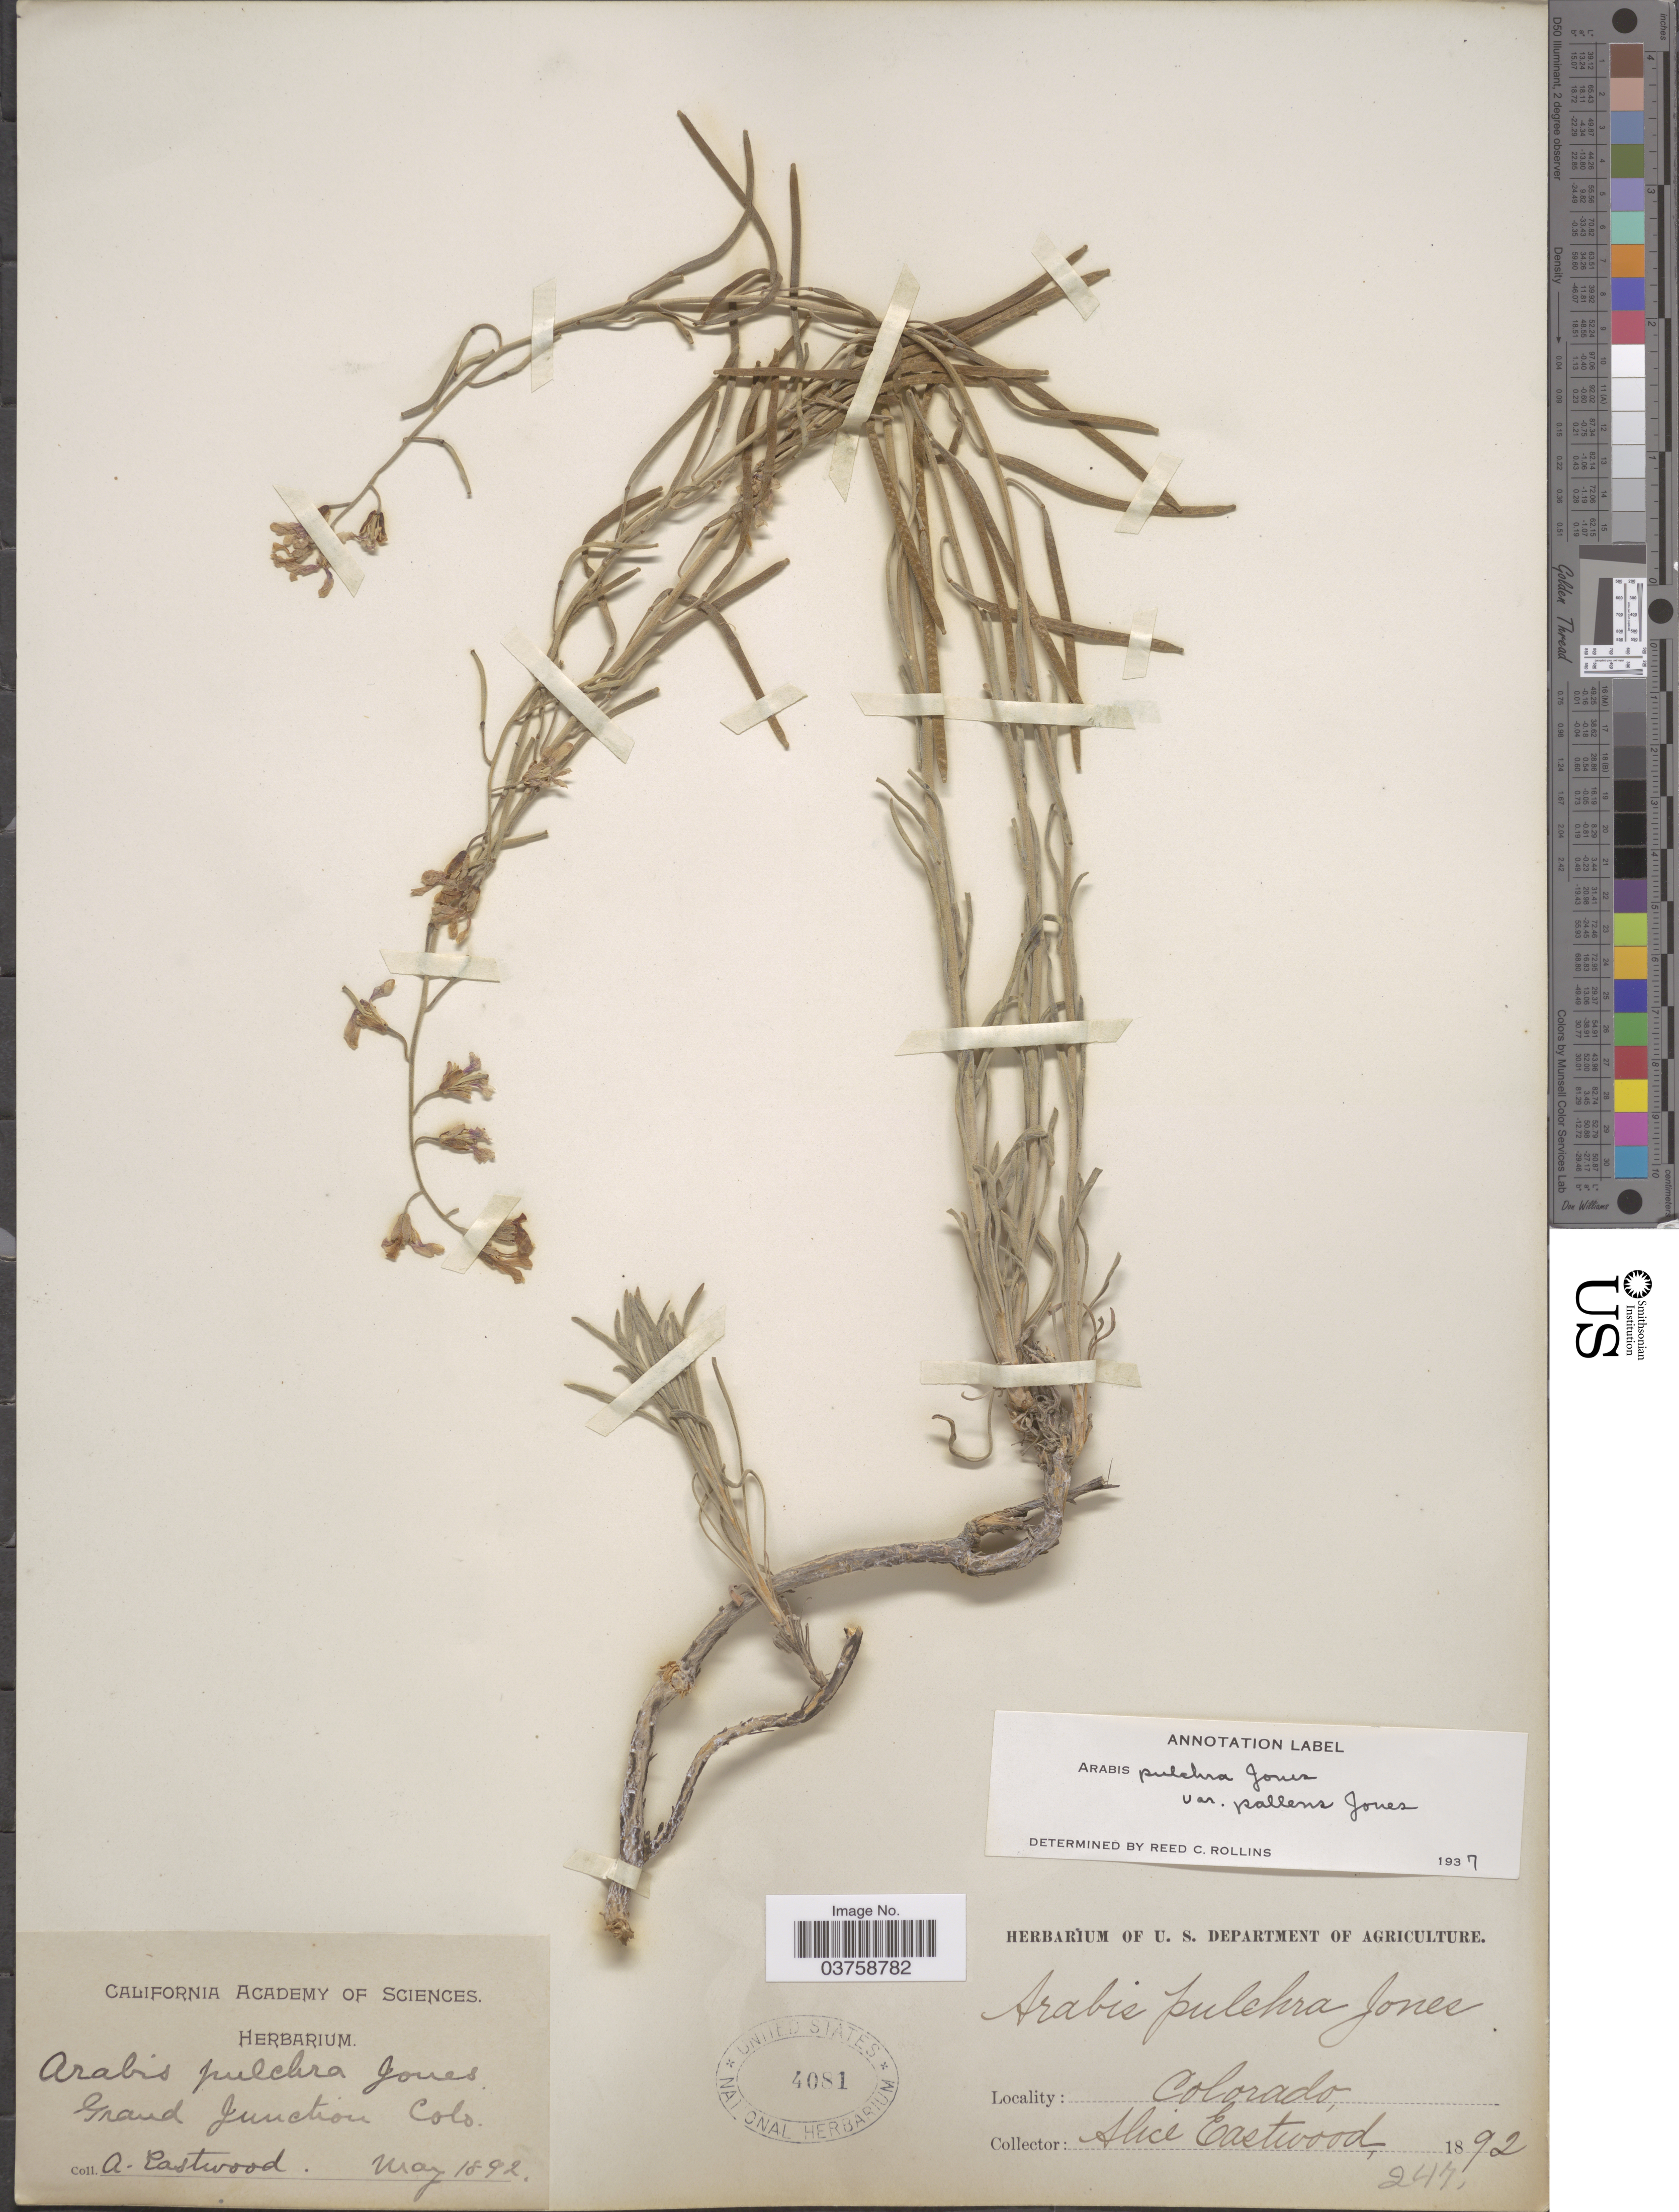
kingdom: Plantae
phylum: Tracheophyta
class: Magnoliopsida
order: Brassicales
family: Brassicaceae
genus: Arabis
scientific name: Arabis pulchra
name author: M.E. Jones ex S. Watson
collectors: A. Eastwood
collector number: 247?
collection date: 1892-05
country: United States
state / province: Colorado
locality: Grand Junction.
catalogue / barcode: US 4081